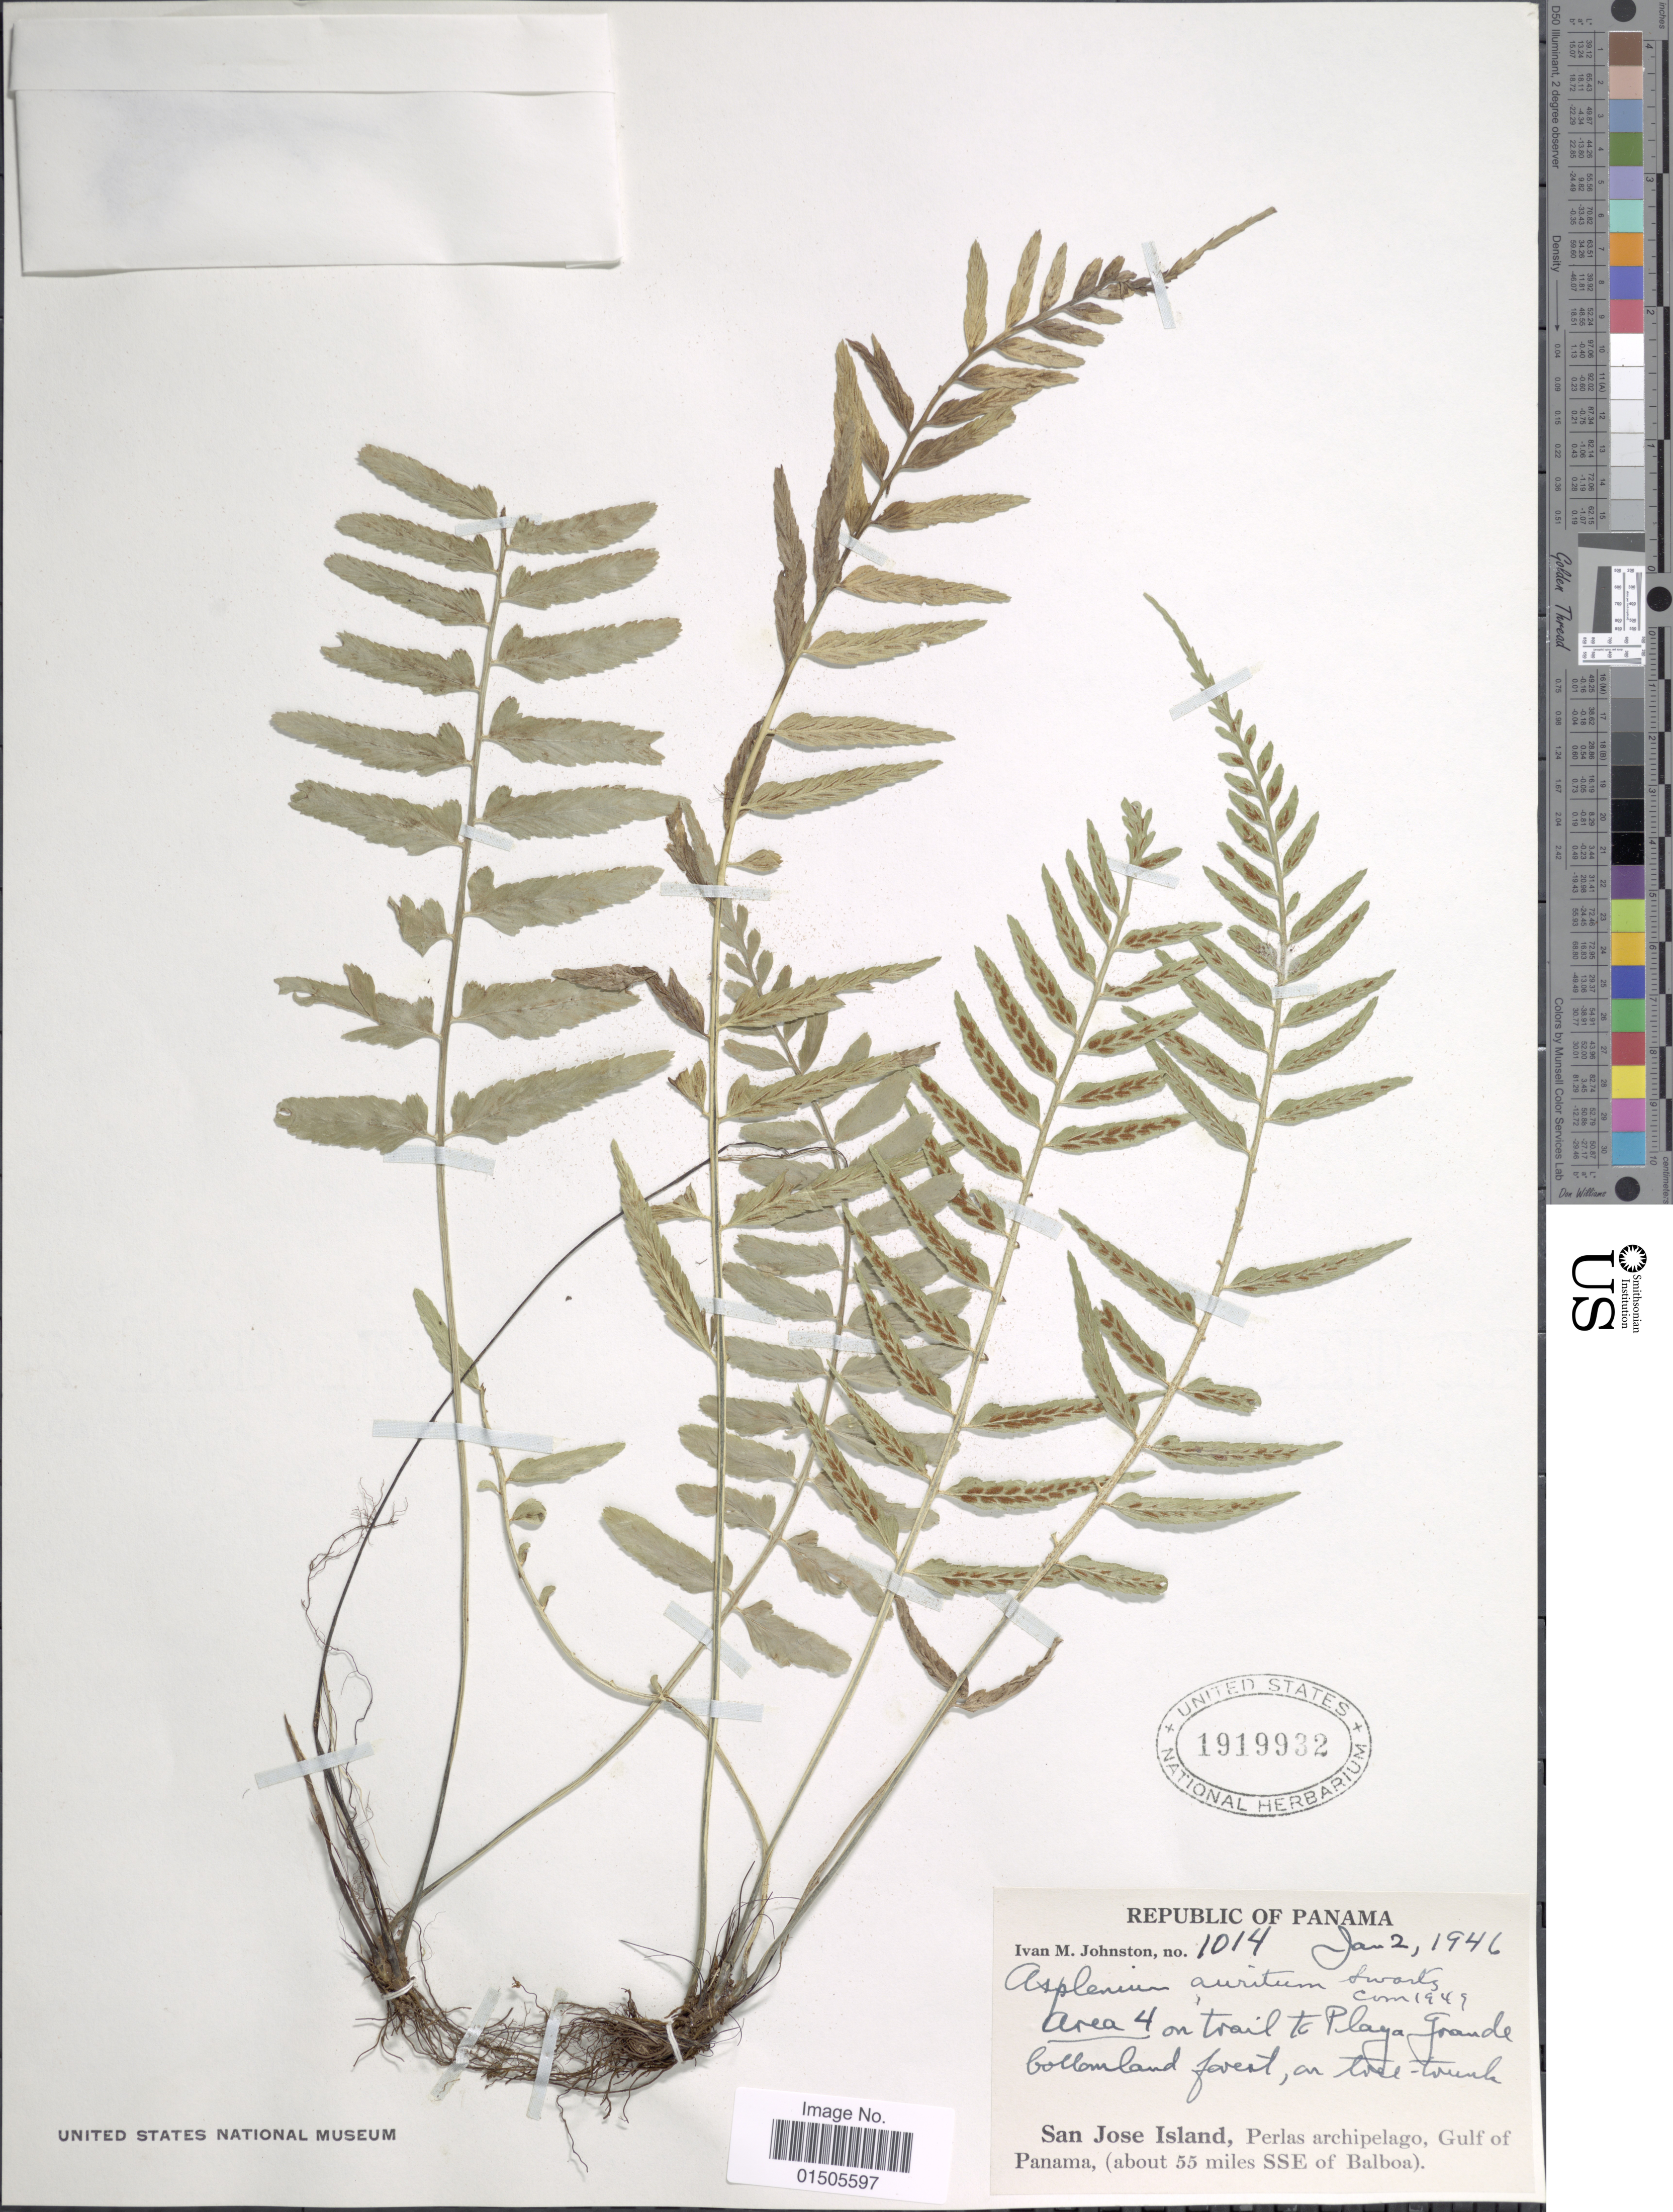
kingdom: Plantae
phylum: Tracheophyta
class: Polypodiopsida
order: Polypodiales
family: Aspleniaceae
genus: Asplenium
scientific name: Asplenium auritum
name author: Sw.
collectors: I.M. Johnston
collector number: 1014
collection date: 1946-01-02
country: Panama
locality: Area 4 on trail to Playa Grande, San Jose Island, Perlas archipelago, Gulf of Panama 9 (about 55 miles SSE of Balboa)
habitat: bottomland forest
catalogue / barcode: US 1919932